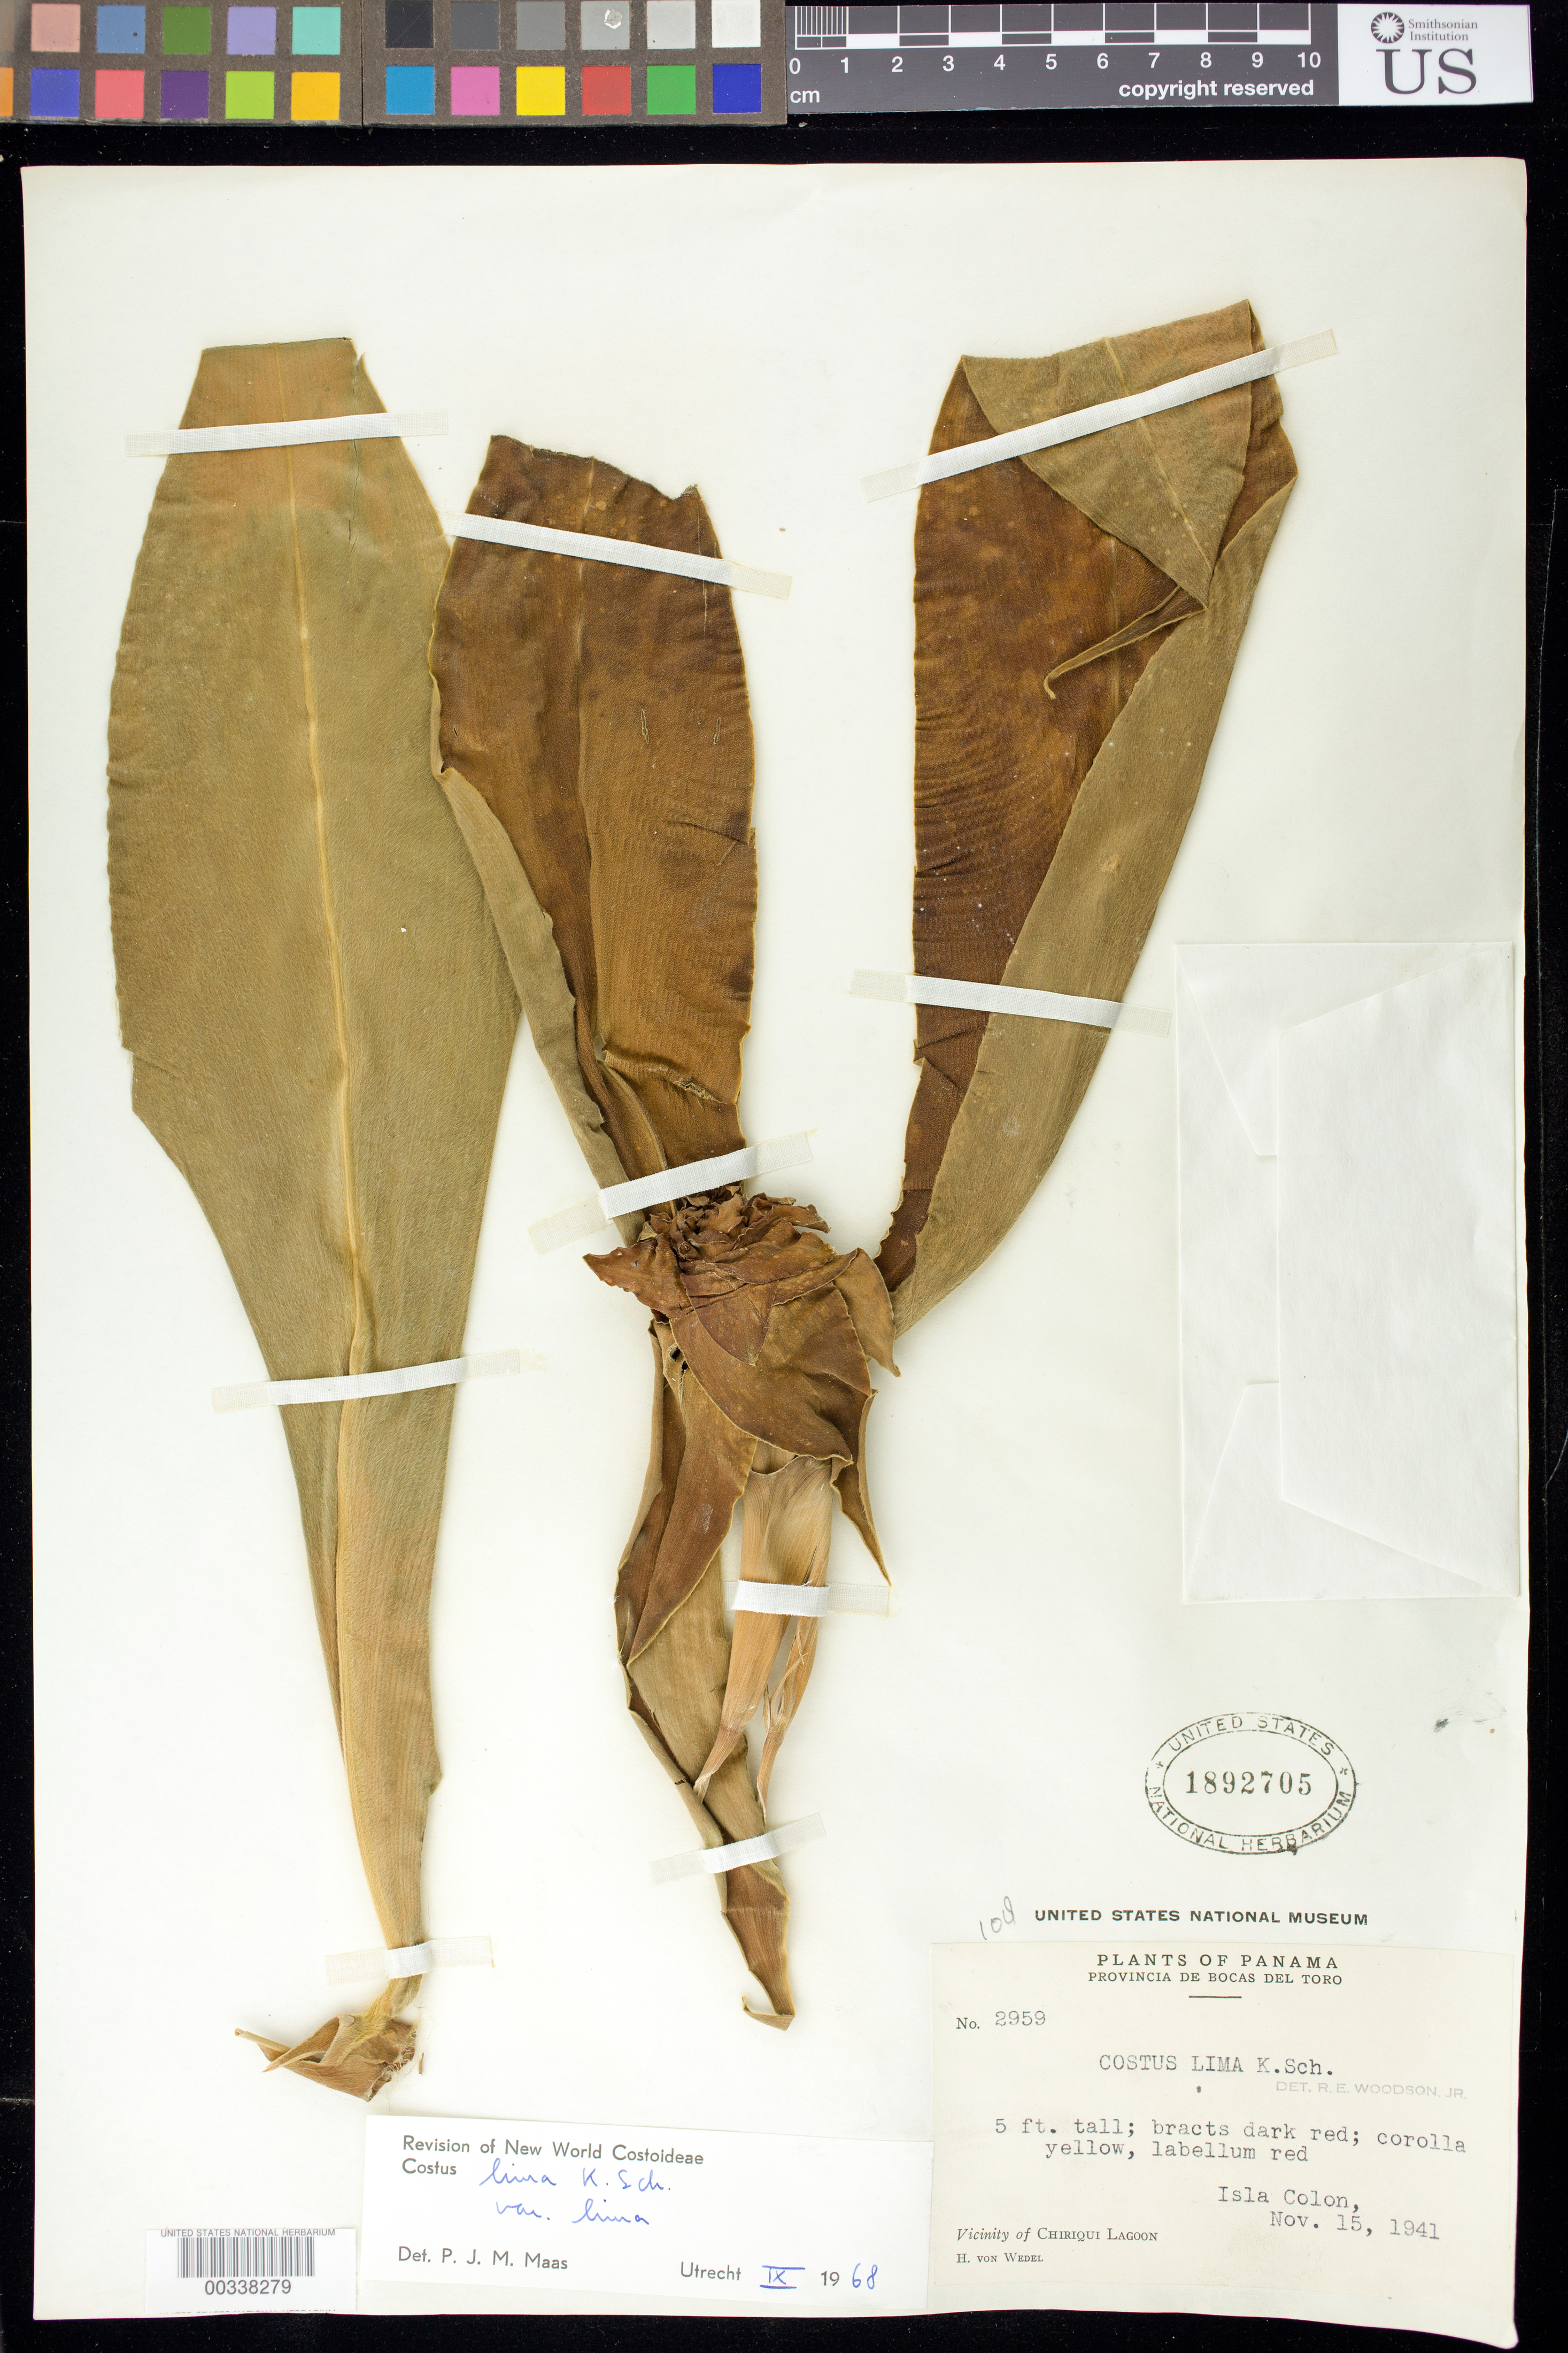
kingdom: Plantae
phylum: Tracheophyta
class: Liliopsida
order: Zingiberales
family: Costaceae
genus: Costus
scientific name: Costus lima var. lima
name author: K. Schum.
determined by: Maas, Paul J. M.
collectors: H. von Wedel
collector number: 2959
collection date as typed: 15 Nov 1941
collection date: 1941-11-15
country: Panama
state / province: Bocas del Toro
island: Colón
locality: Isla Colon, vicinity of Chiriquí Lagoon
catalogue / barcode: US 1892705